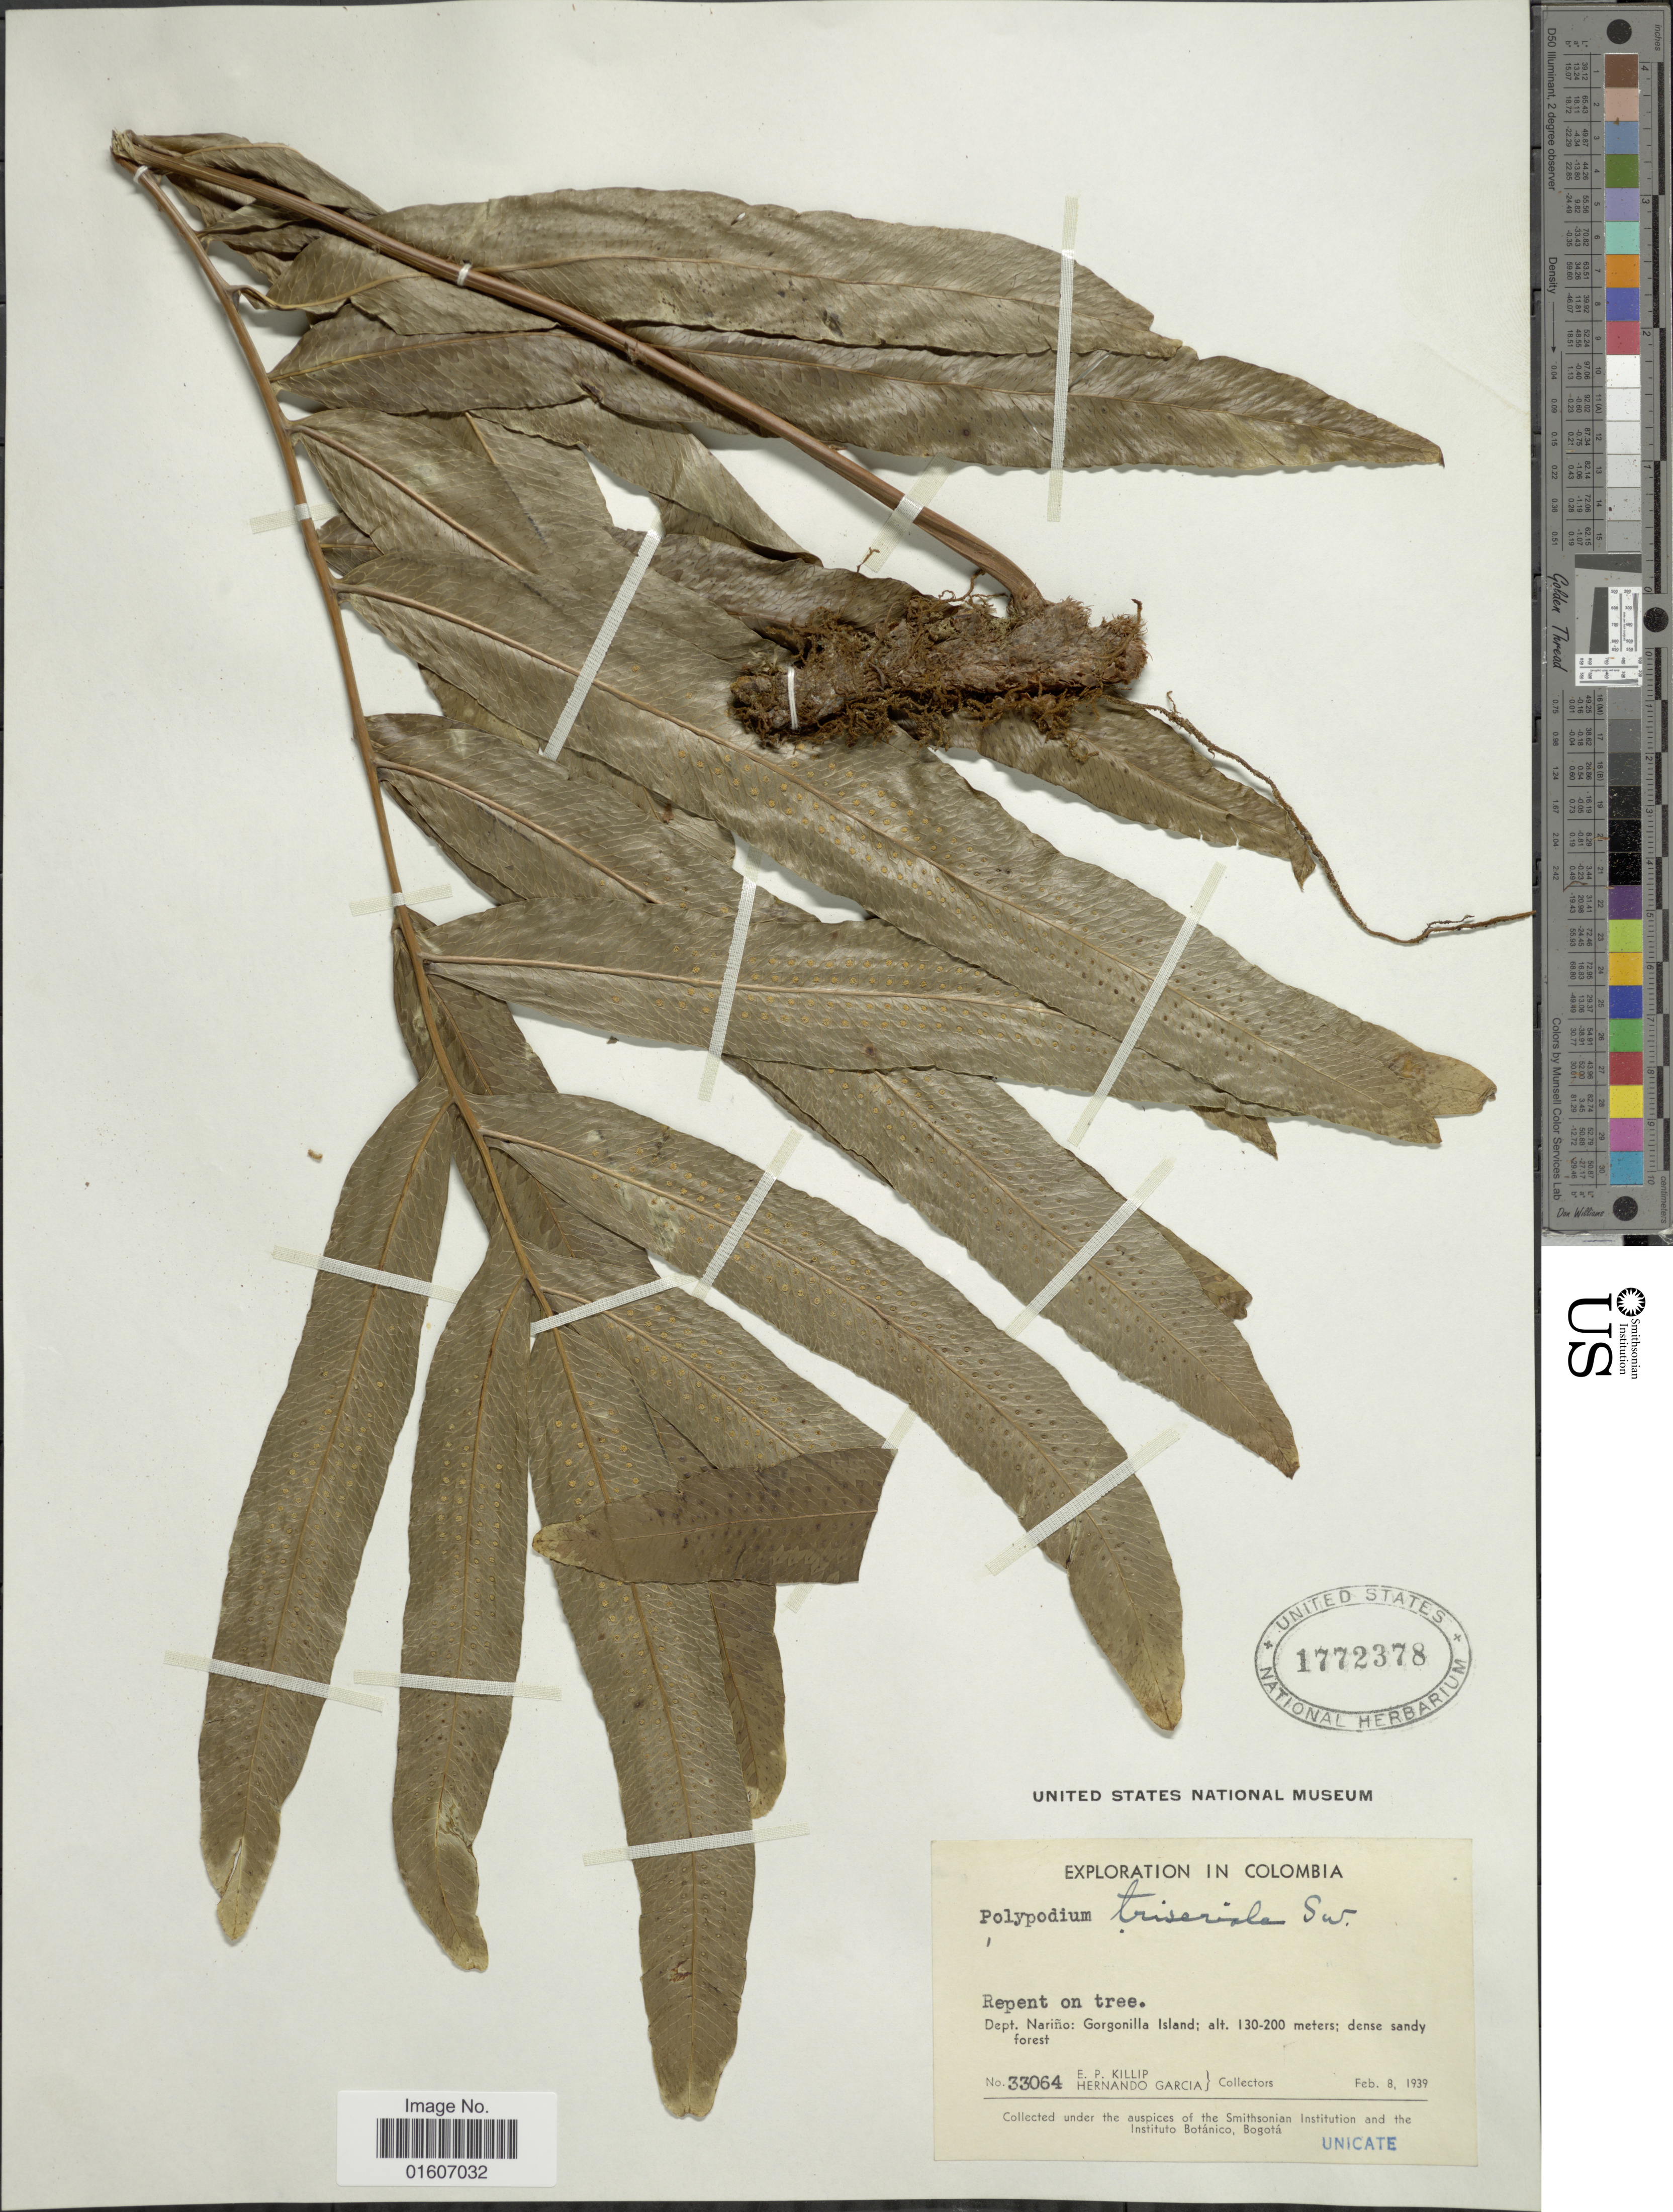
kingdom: Plantae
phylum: Tracheophyta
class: Polypodiopsida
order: Polypodiales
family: Polypodiaceae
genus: Serpocaulon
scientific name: Serpocaulon triseriale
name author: (Sw.) A.R. Sm.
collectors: E. P. Killip & H. Garcia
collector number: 33064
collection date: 1939-02-08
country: Colombia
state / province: Nariño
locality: Dept. Nariño: Gorgonilla Island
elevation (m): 130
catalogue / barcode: US 1772378